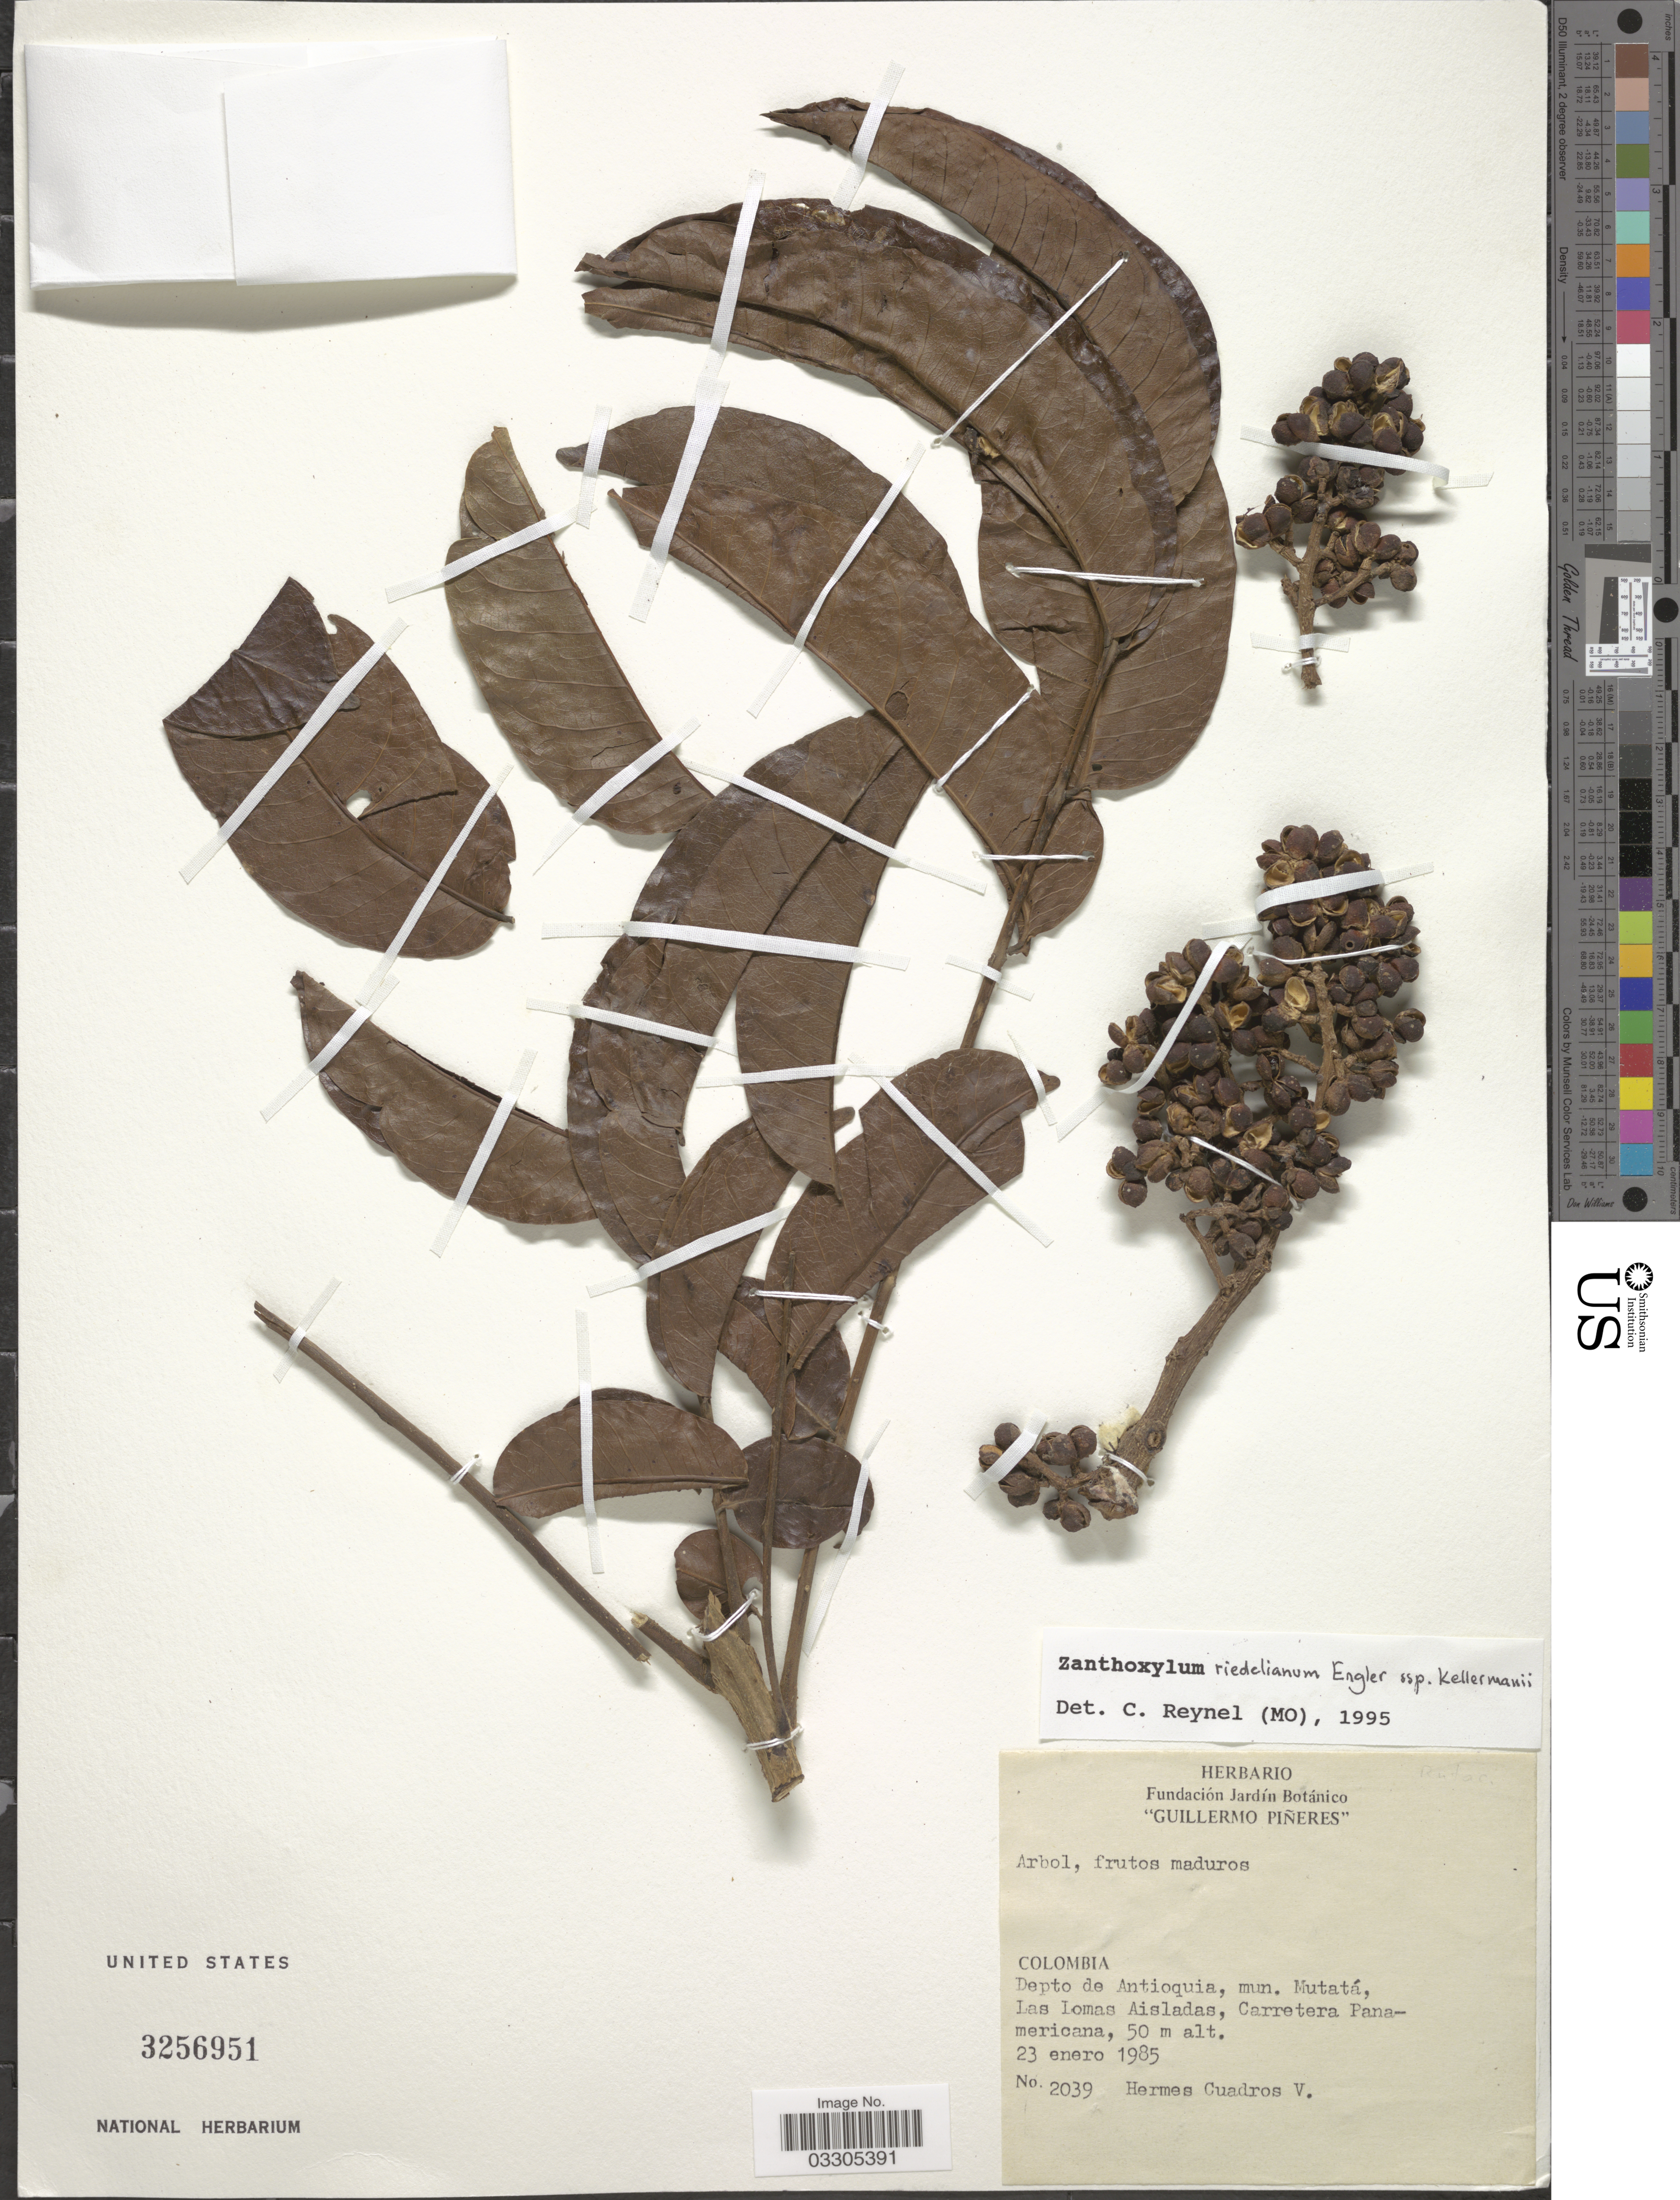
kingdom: Plantae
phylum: Tracheophyta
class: Magnoliopsida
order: Sapindales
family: Rutaceae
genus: Zanthoxylum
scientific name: Zanthoxylum kellermanii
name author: P. Wilson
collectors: H. Cuadros V.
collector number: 2039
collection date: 1985-01-23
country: Colombia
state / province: Antioquia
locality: Depto de Antioquia, mun. Mutatá, Las Lomas Aisladas, Carretera Panamericana.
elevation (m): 50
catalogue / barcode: US 3256951